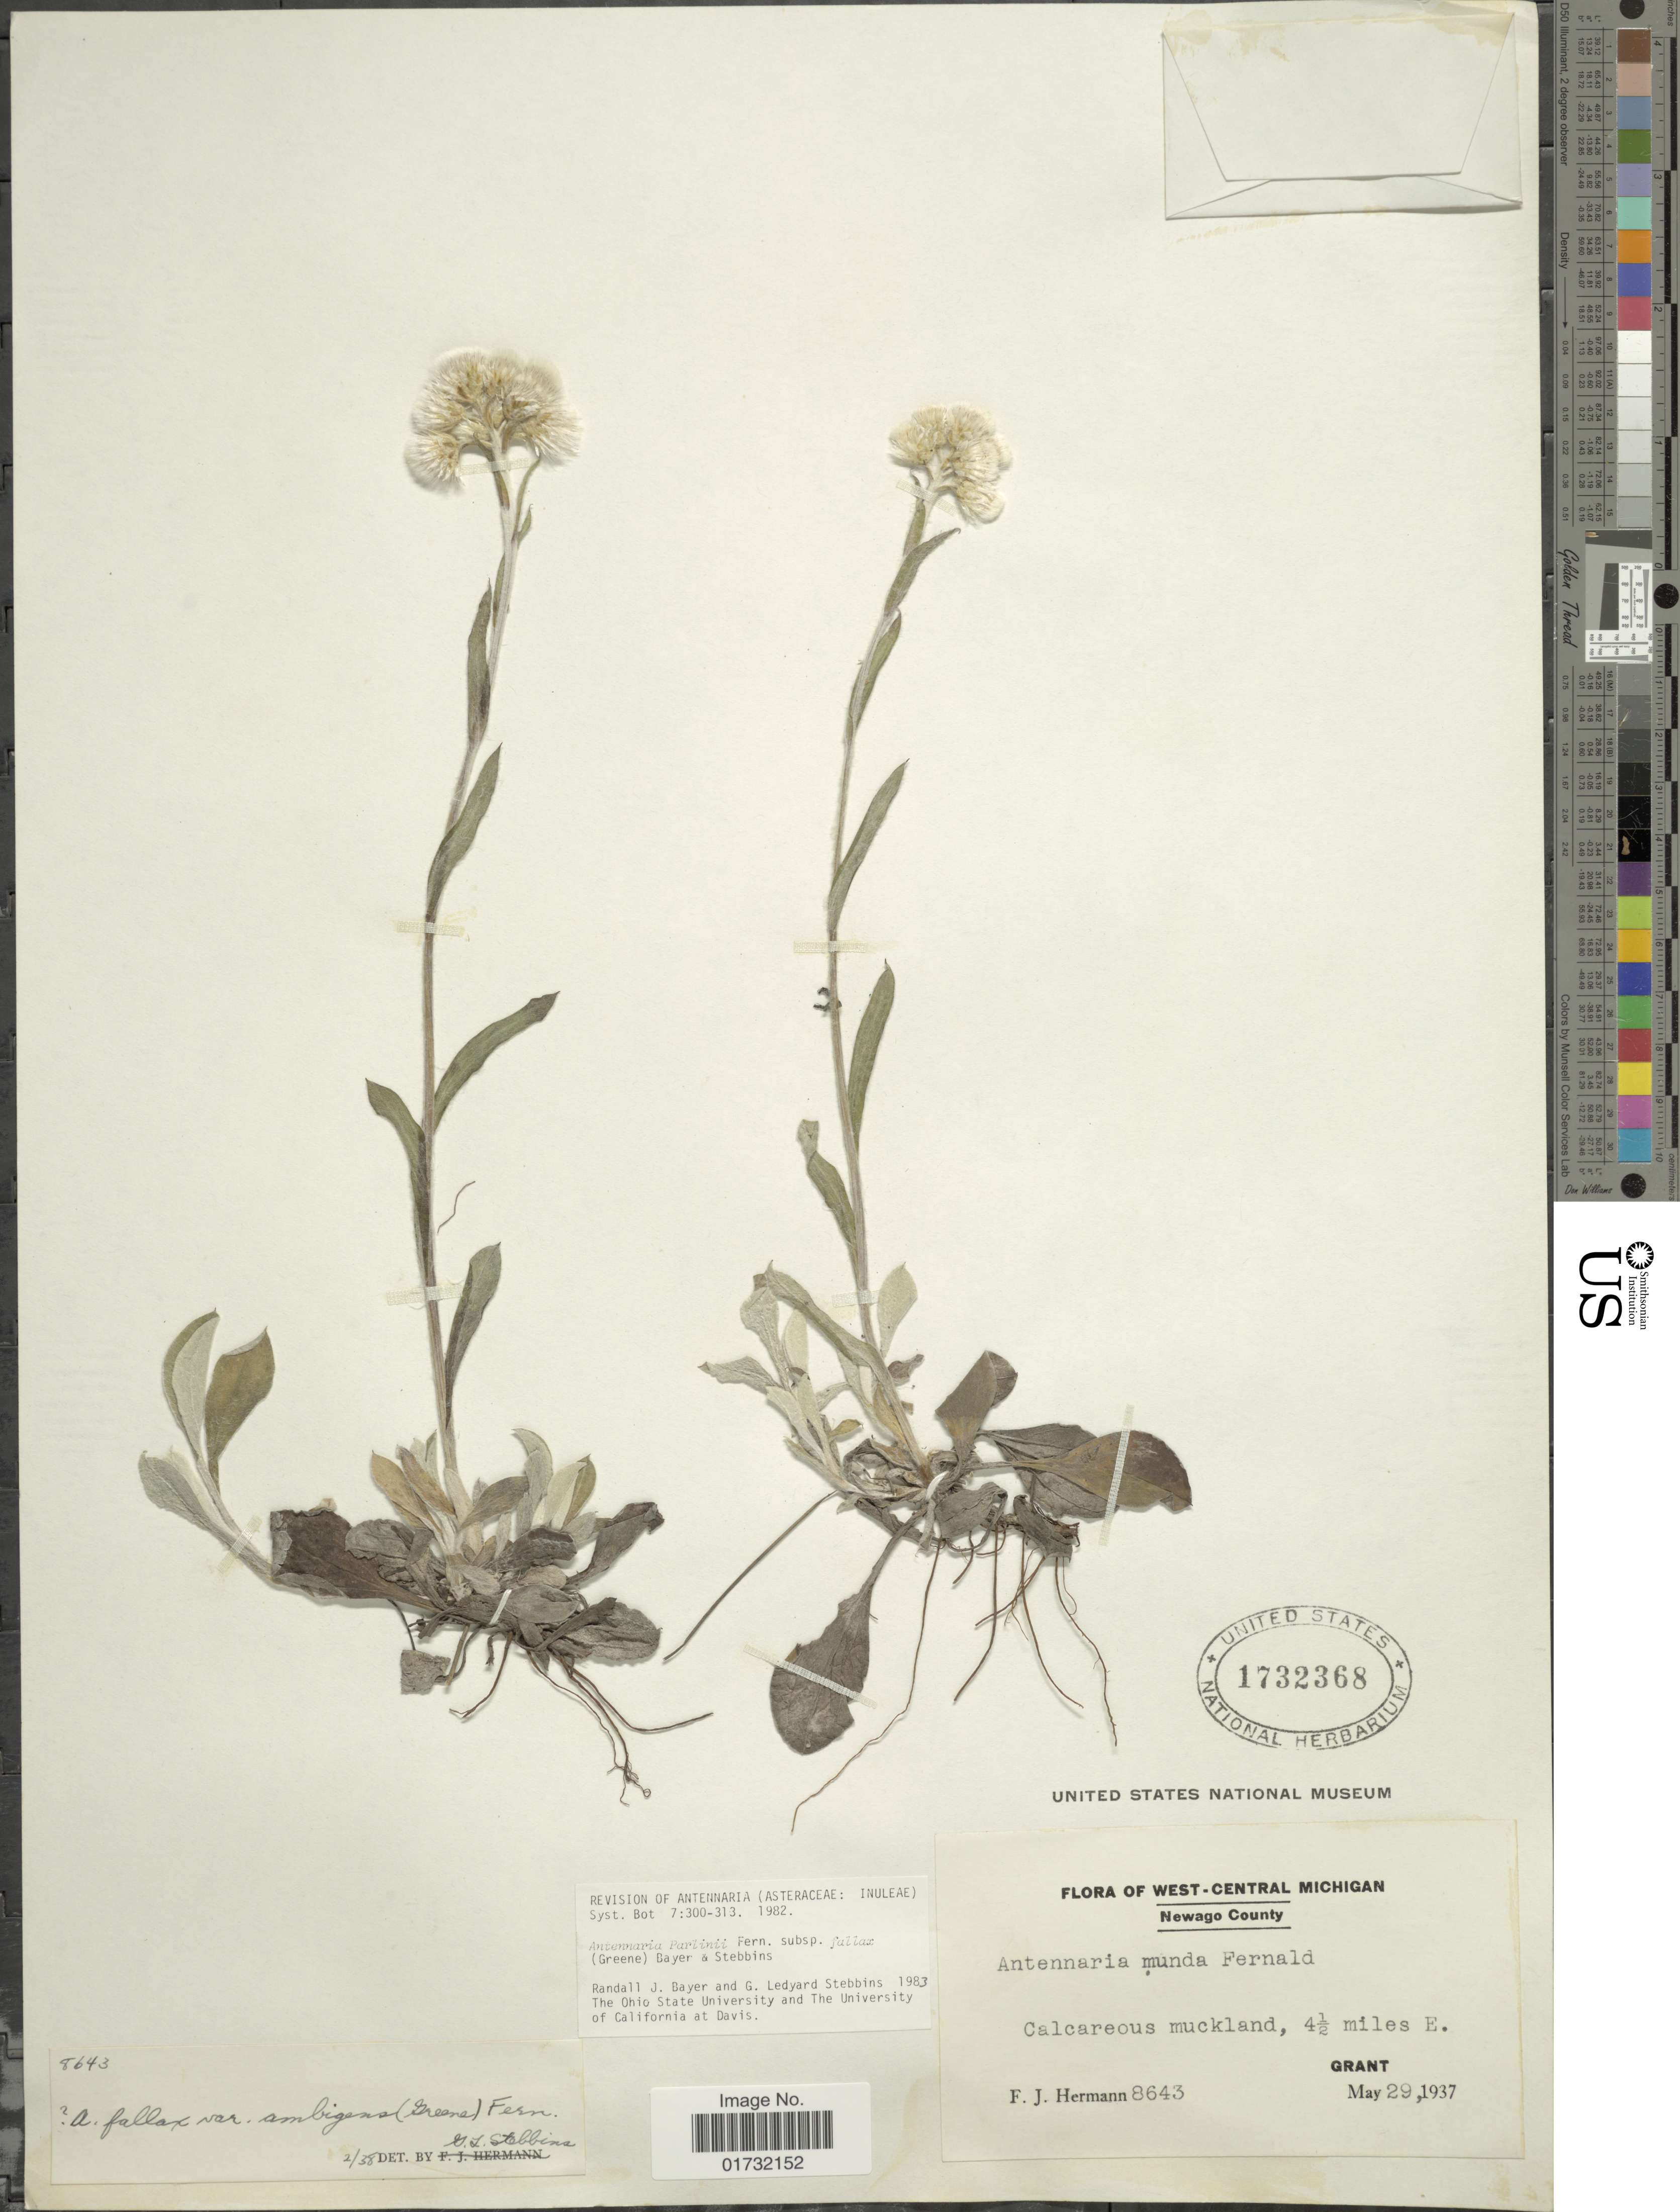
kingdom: Plantae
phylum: Tracheophyta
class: Magnoliopsida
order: Asterales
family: Asteraceae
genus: Antennaria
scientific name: Antennaria parlinii subsp. fallax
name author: (Greene) R.J. Bayer & Stebbins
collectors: F. J. Hermann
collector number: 8643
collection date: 1937-05-29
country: United States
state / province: Michigan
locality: West-central Michigan. Newago County. 4½ miles E. Grant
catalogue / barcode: US 1732368